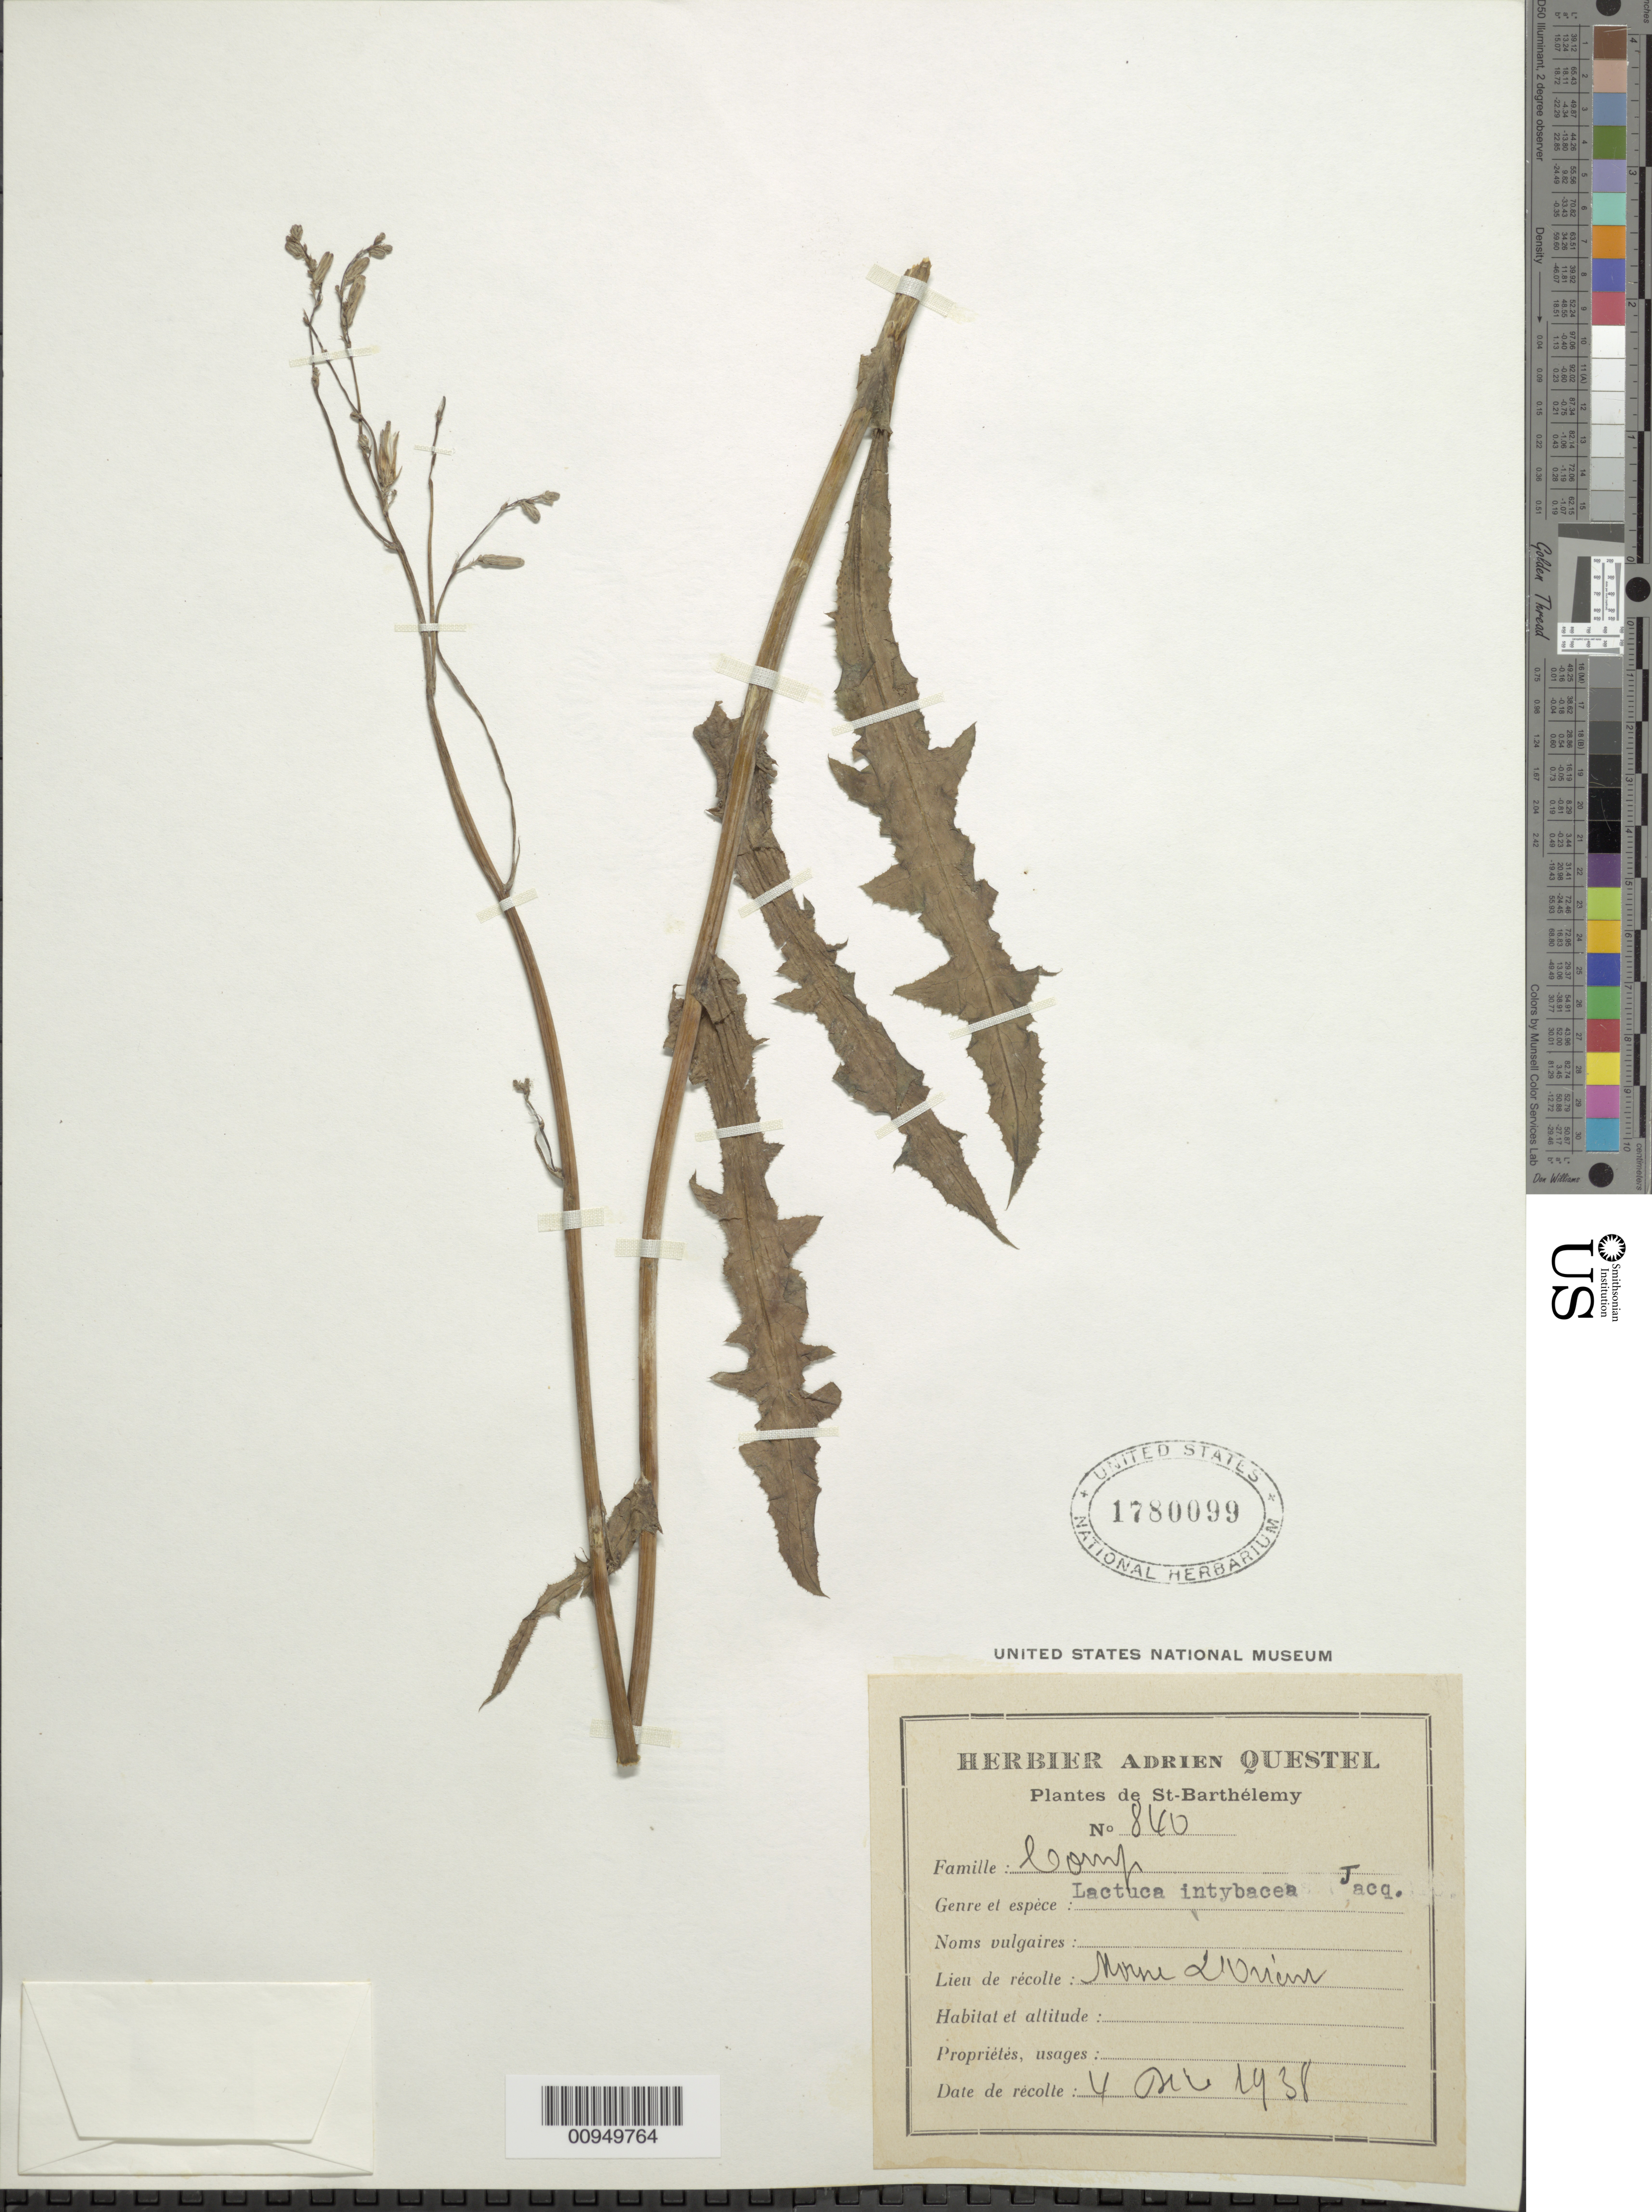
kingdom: Plantae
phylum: Tracheophyta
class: Magnoliopsida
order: Asterales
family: Asteraceae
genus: Launaea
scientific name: Launaea intybacea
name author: (Jacq.) Beauverd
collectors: A. Questel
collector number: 840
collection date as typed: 04 Dec 1938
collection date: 1938-12-04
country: Saint Barthélemy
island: St. Barthélemy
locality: Morne "L' Ovicru"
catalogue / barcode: US 1780099